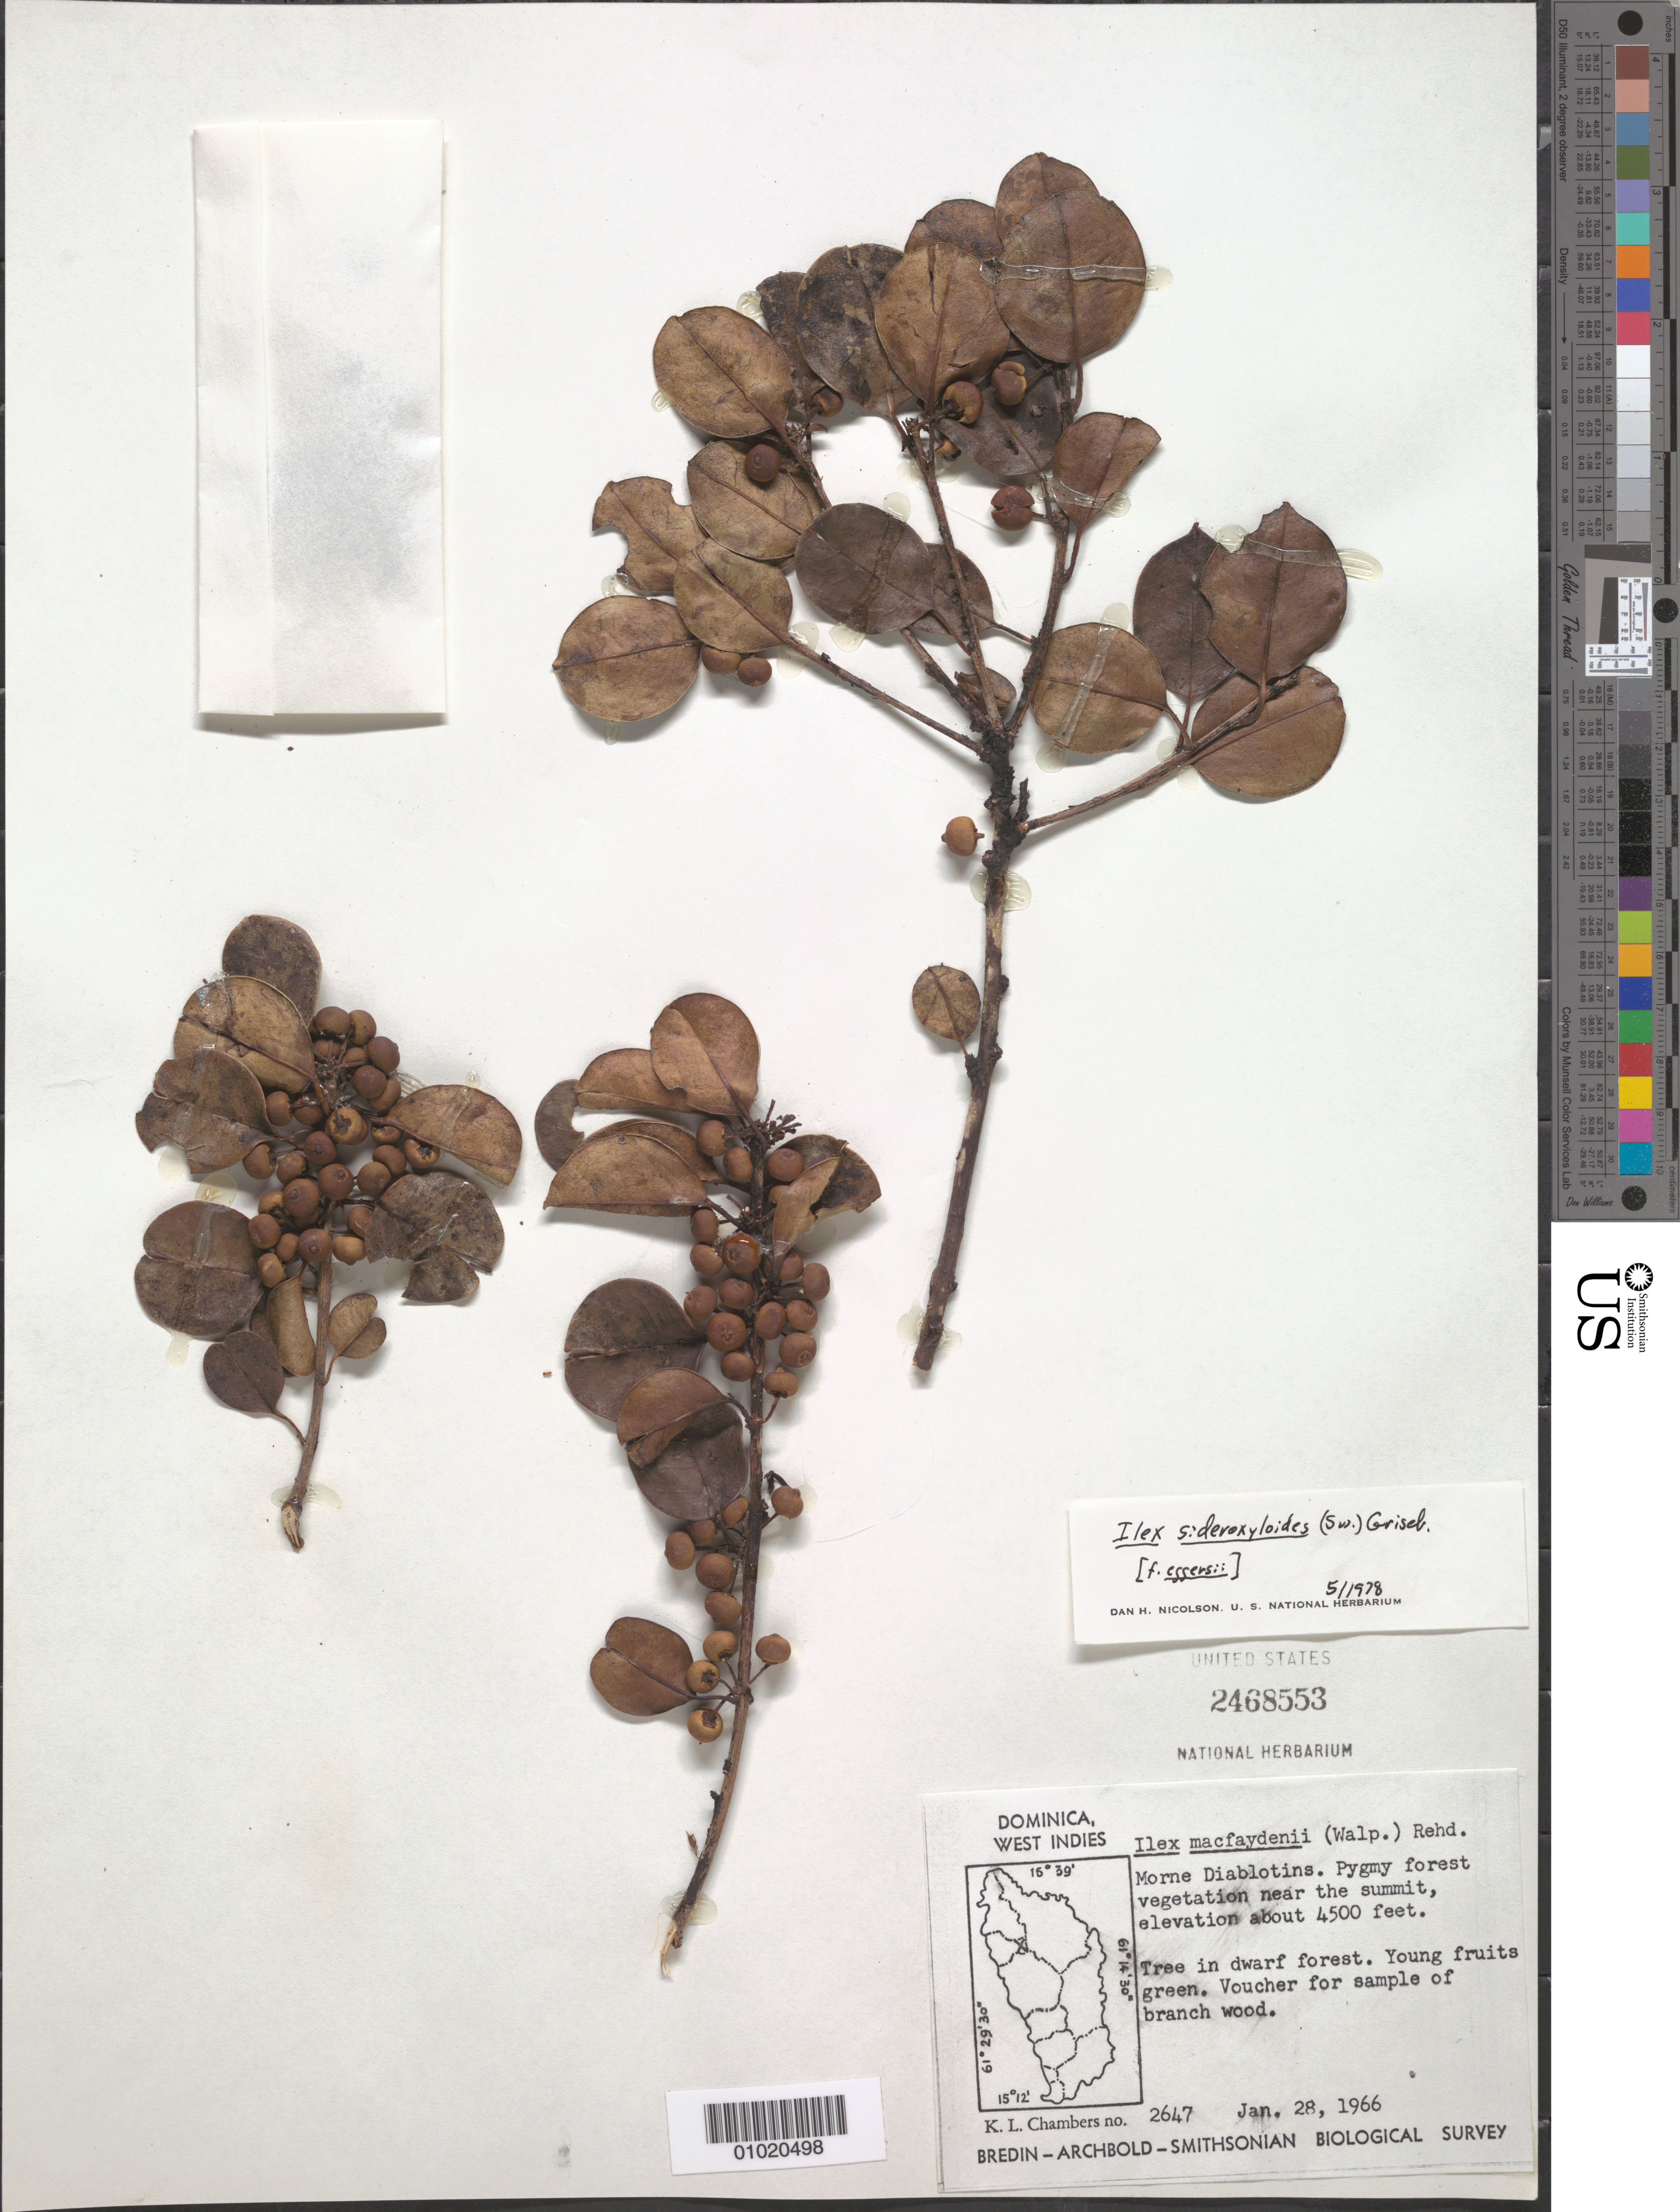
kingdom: Plantae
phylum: Tracheophyta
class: Magnoliopsida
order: Aquifoliales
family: Aquifoliaceae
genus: Ilex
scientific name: Ilex sideroxyloides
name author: (Sw.) Griseb.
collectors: K. L. Chambers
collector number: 2647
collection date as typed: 28 Jan 1966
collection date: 1966-01-28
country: Dominica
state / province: St. John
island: Dominica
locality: Morne Diablotins. Pygmy forest vegetation near the summit.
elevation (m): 1372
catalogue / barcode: US 2468553